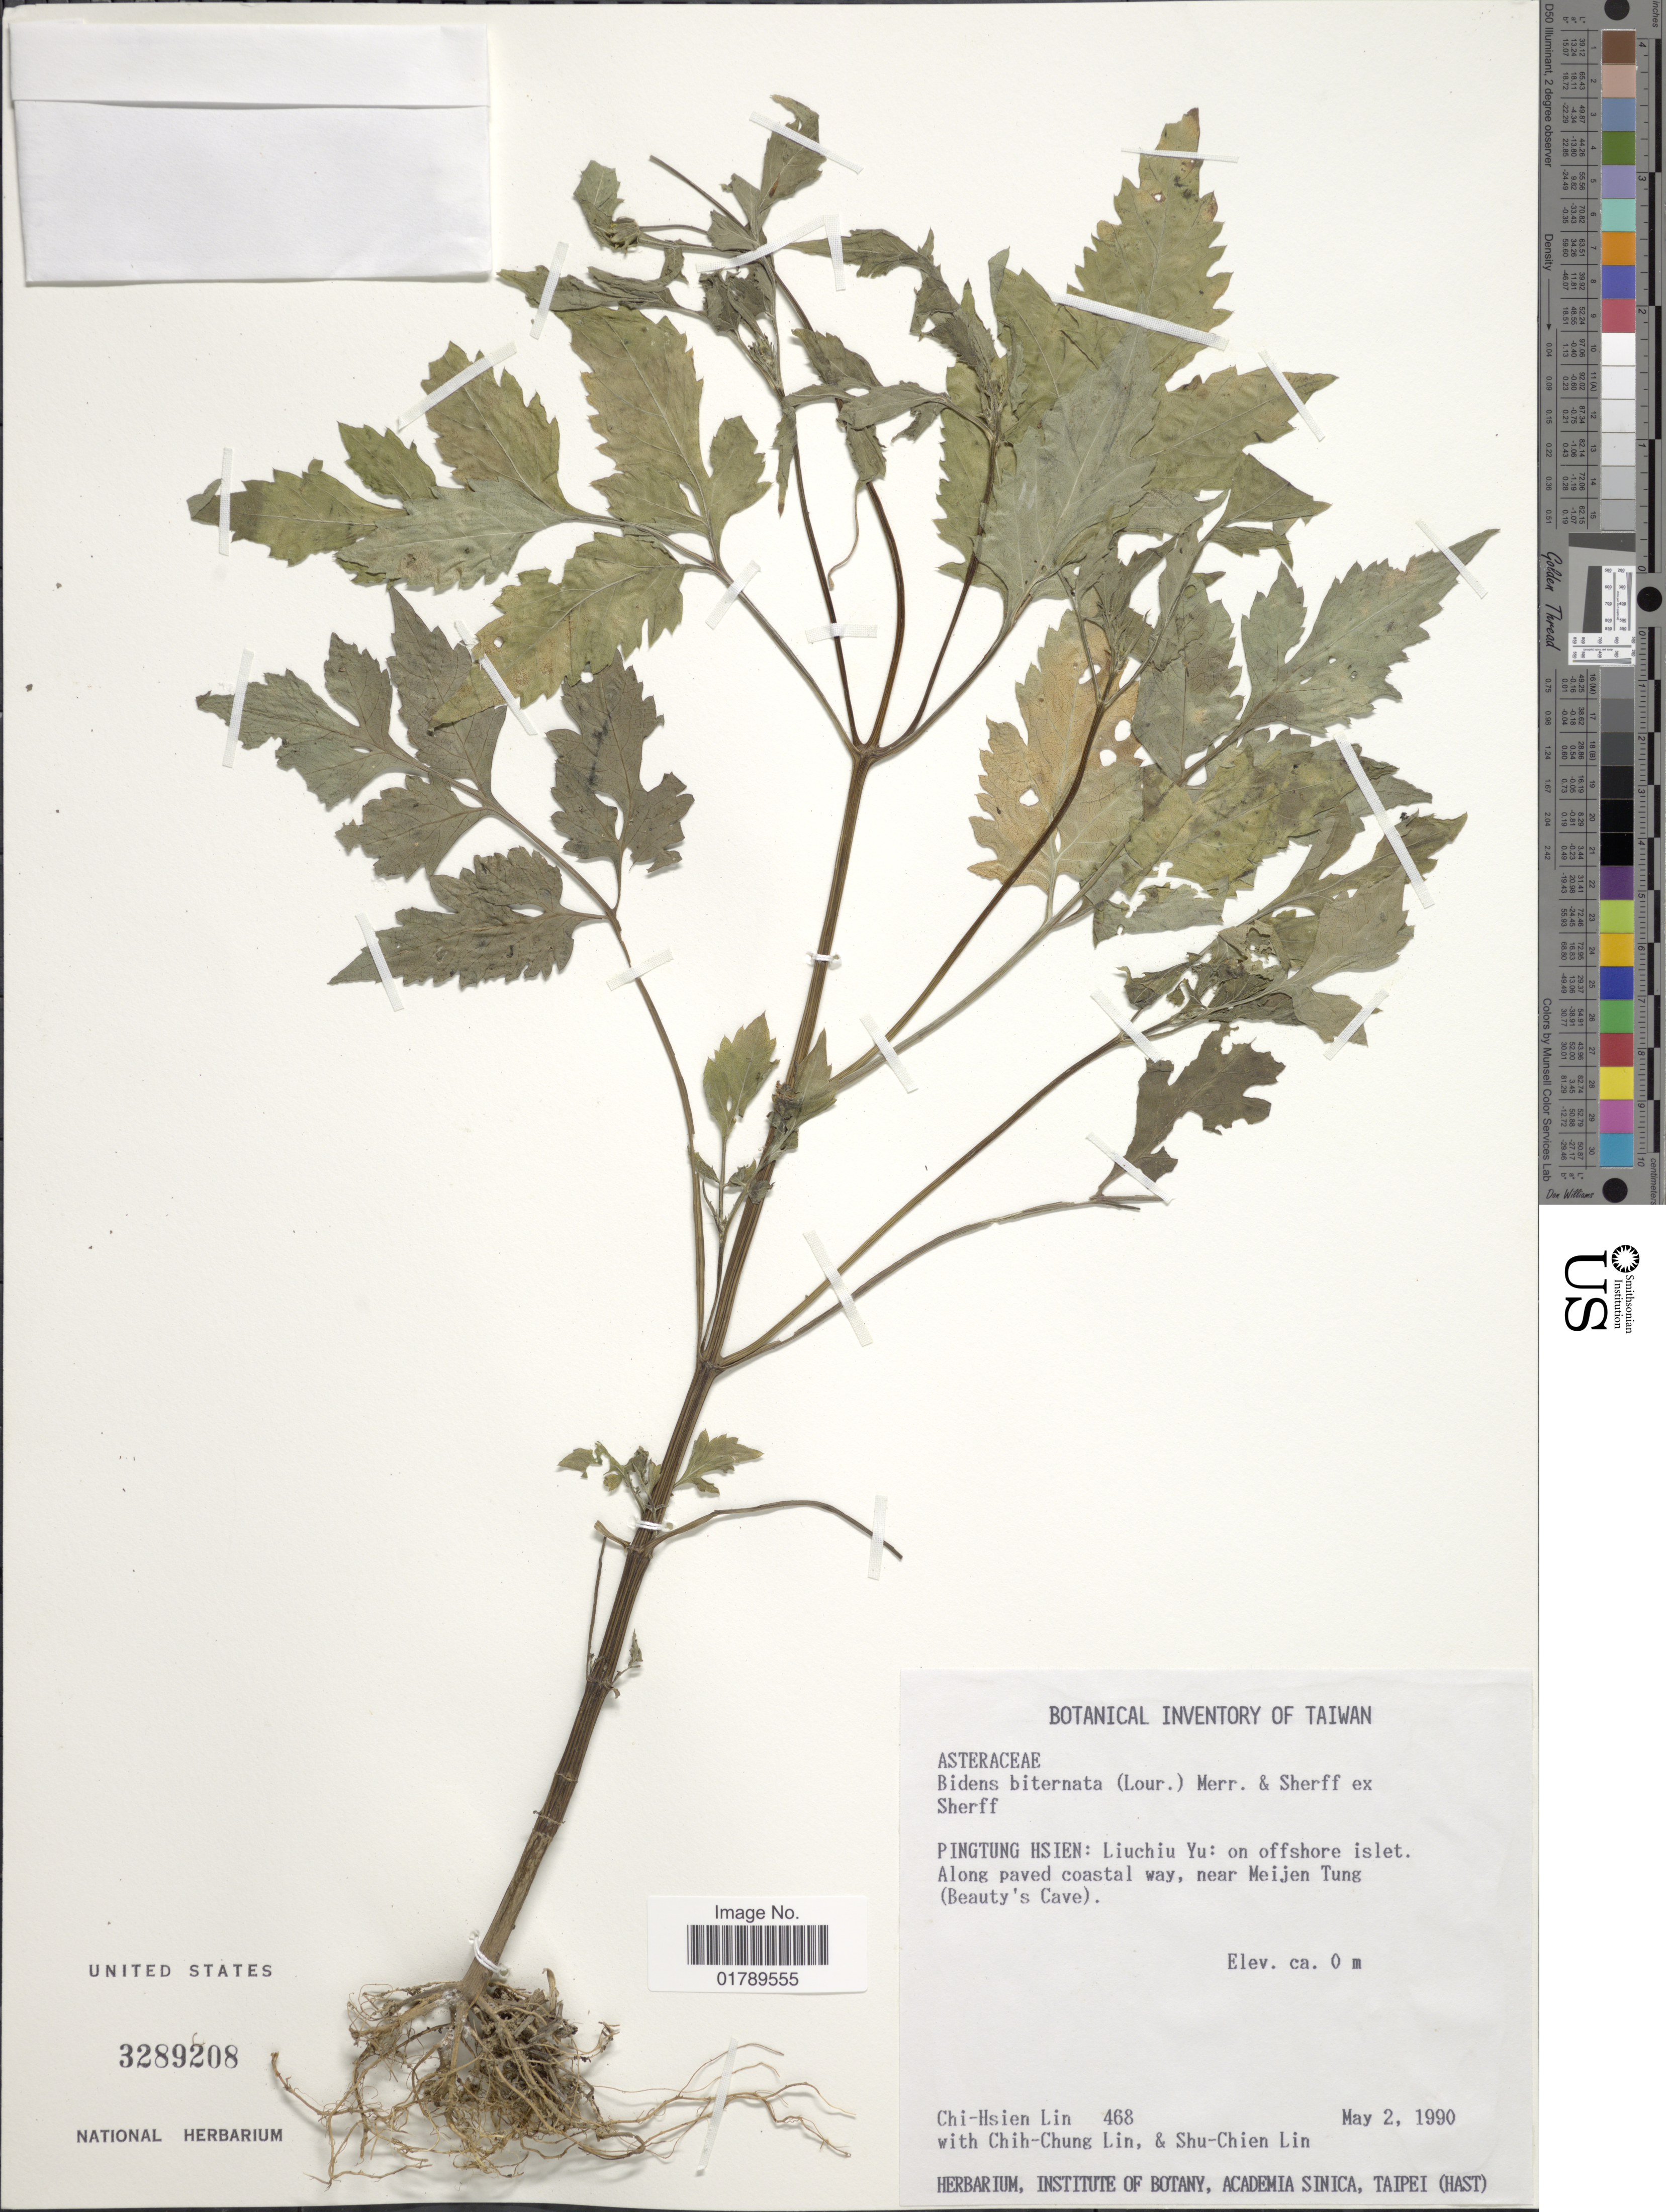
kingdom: Plantae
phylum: Tracheophyta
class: Magnoliopsida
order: Asterales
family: Asteraceae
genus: Bidens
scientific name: Bidens biternata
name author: (Lour.) Merr. & Sherff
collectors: C. Lin, C. Lin & S. Lin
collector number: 468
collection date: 1990-05-02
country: Taiwan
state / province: Pingtung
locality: Pingtung Hsien: Liuchiu Yu: on offshore islet. Along paved coastal way, near Meijen Tung (Beauy's Cave)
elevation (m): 0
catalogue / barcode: US 3289208